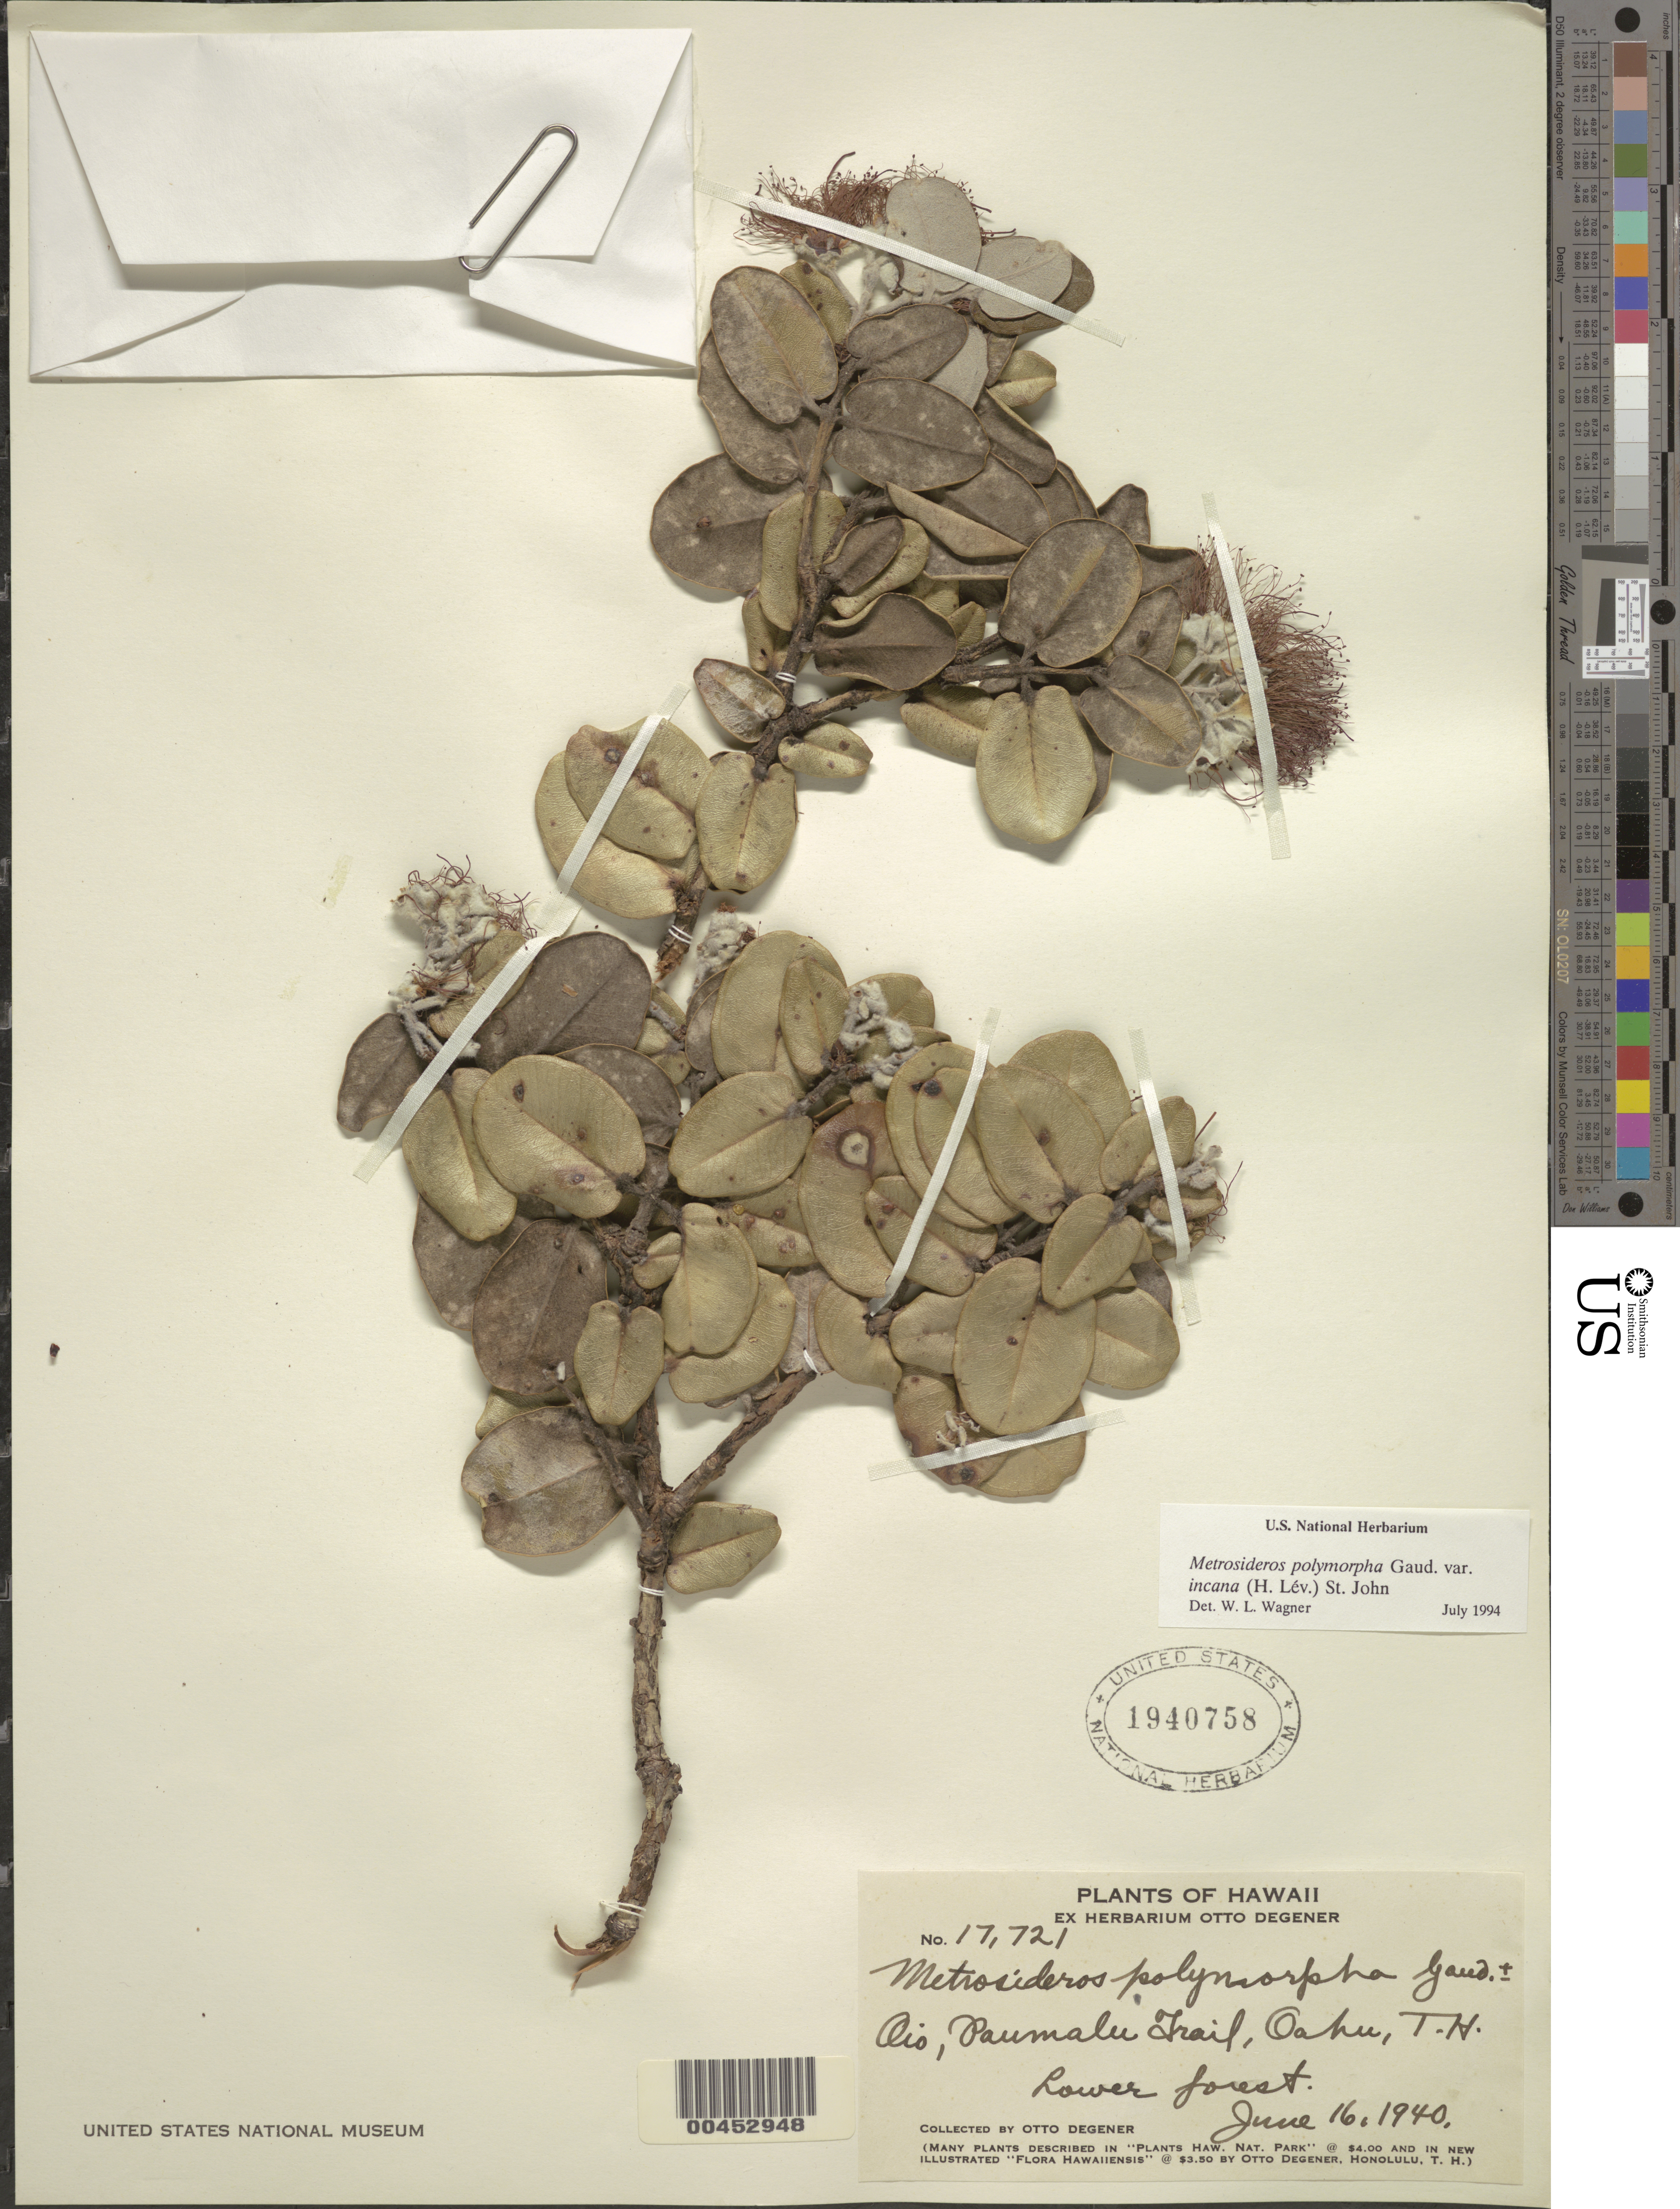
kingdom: Plantae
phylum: Tracheophyta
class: Magnoliopsida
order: Myrtales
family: Myrtaceae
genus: Metrosideros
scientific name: Metrosideros polymorpha var. incana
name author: H. St. John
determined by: Wagner, W. L., (BOT), Smithsonian Institution - National Museum of Natural History (UNITED STATES)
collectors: O. Degener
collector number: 17721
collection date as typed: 16 Jun 1940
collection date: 1940-06-16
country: United States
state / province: Hawaii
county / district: Honolulu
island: Oahu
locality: Oio, Paumalu Trail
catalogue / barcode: US 1940758